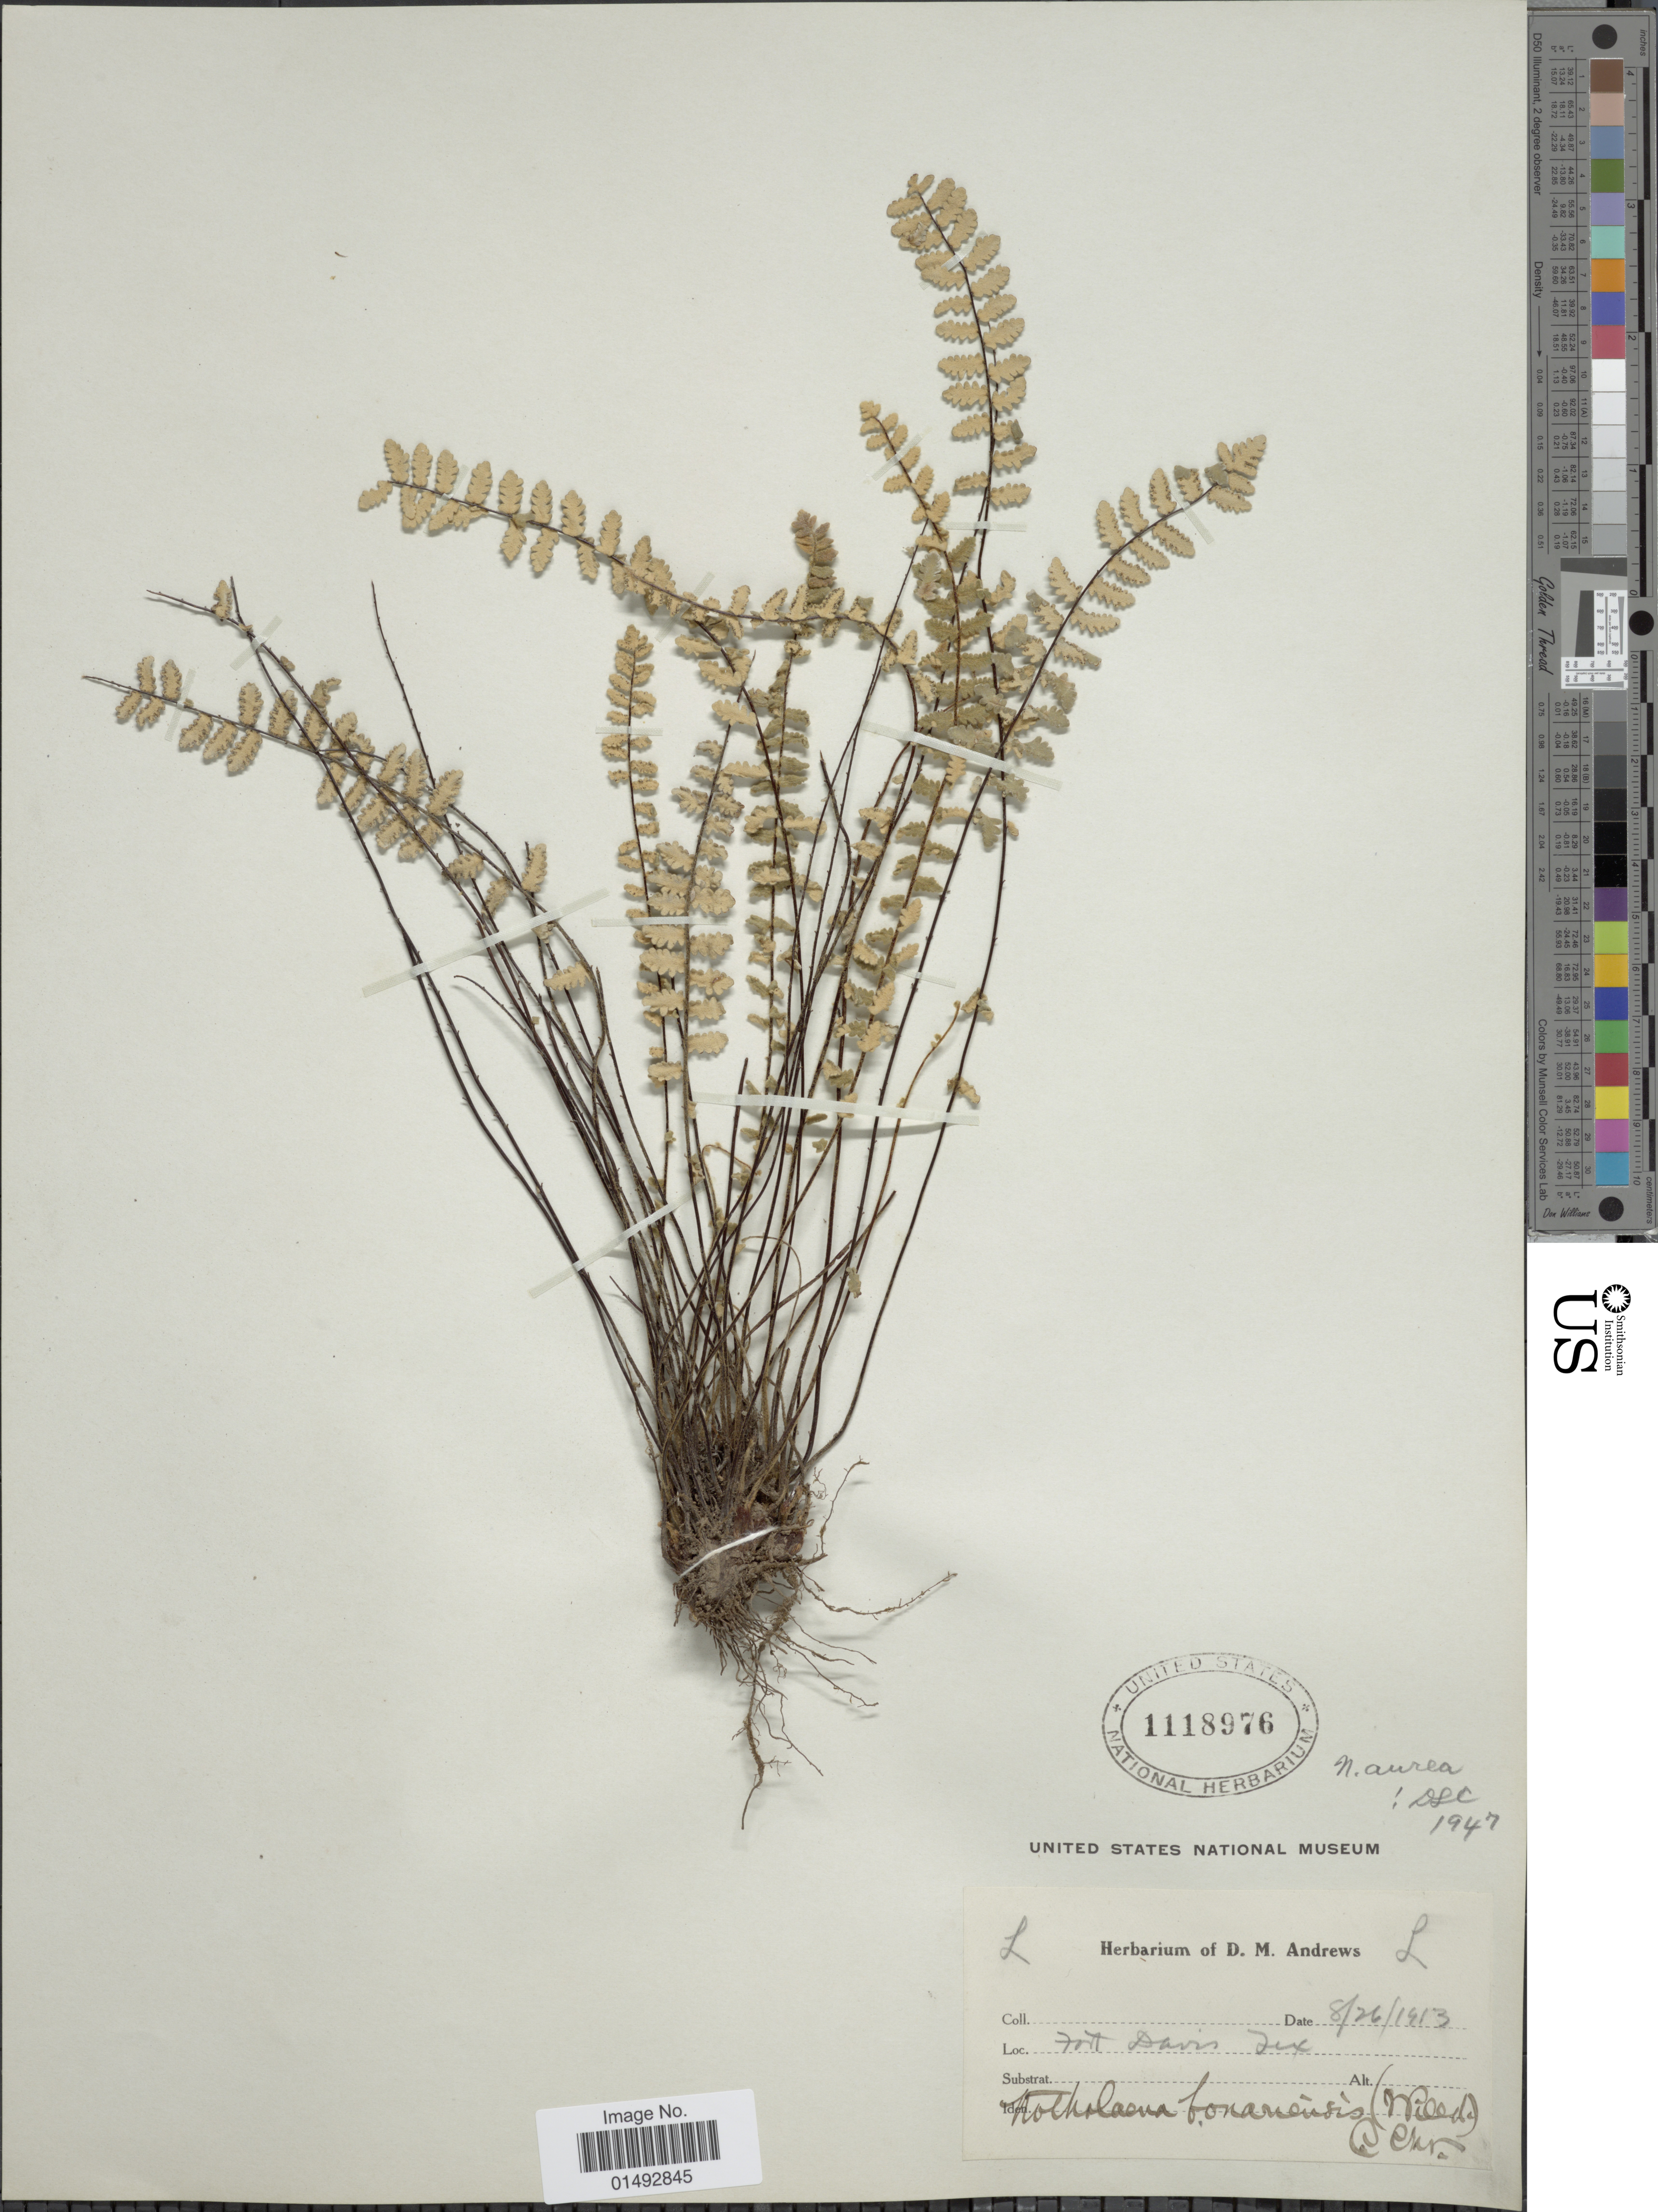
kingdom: Plantae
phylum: Tracheophyta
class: Polypodiopsida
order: Polypodiales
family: Pteridaceae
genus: Myriopteris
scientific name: Myriopteris aurea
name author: (Poir.) Grusz & Windham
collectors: ex herb. D. M. Andrews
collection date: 1913-08-26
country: United States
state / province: Texas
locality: Fort Davis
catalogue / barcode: US 1118976